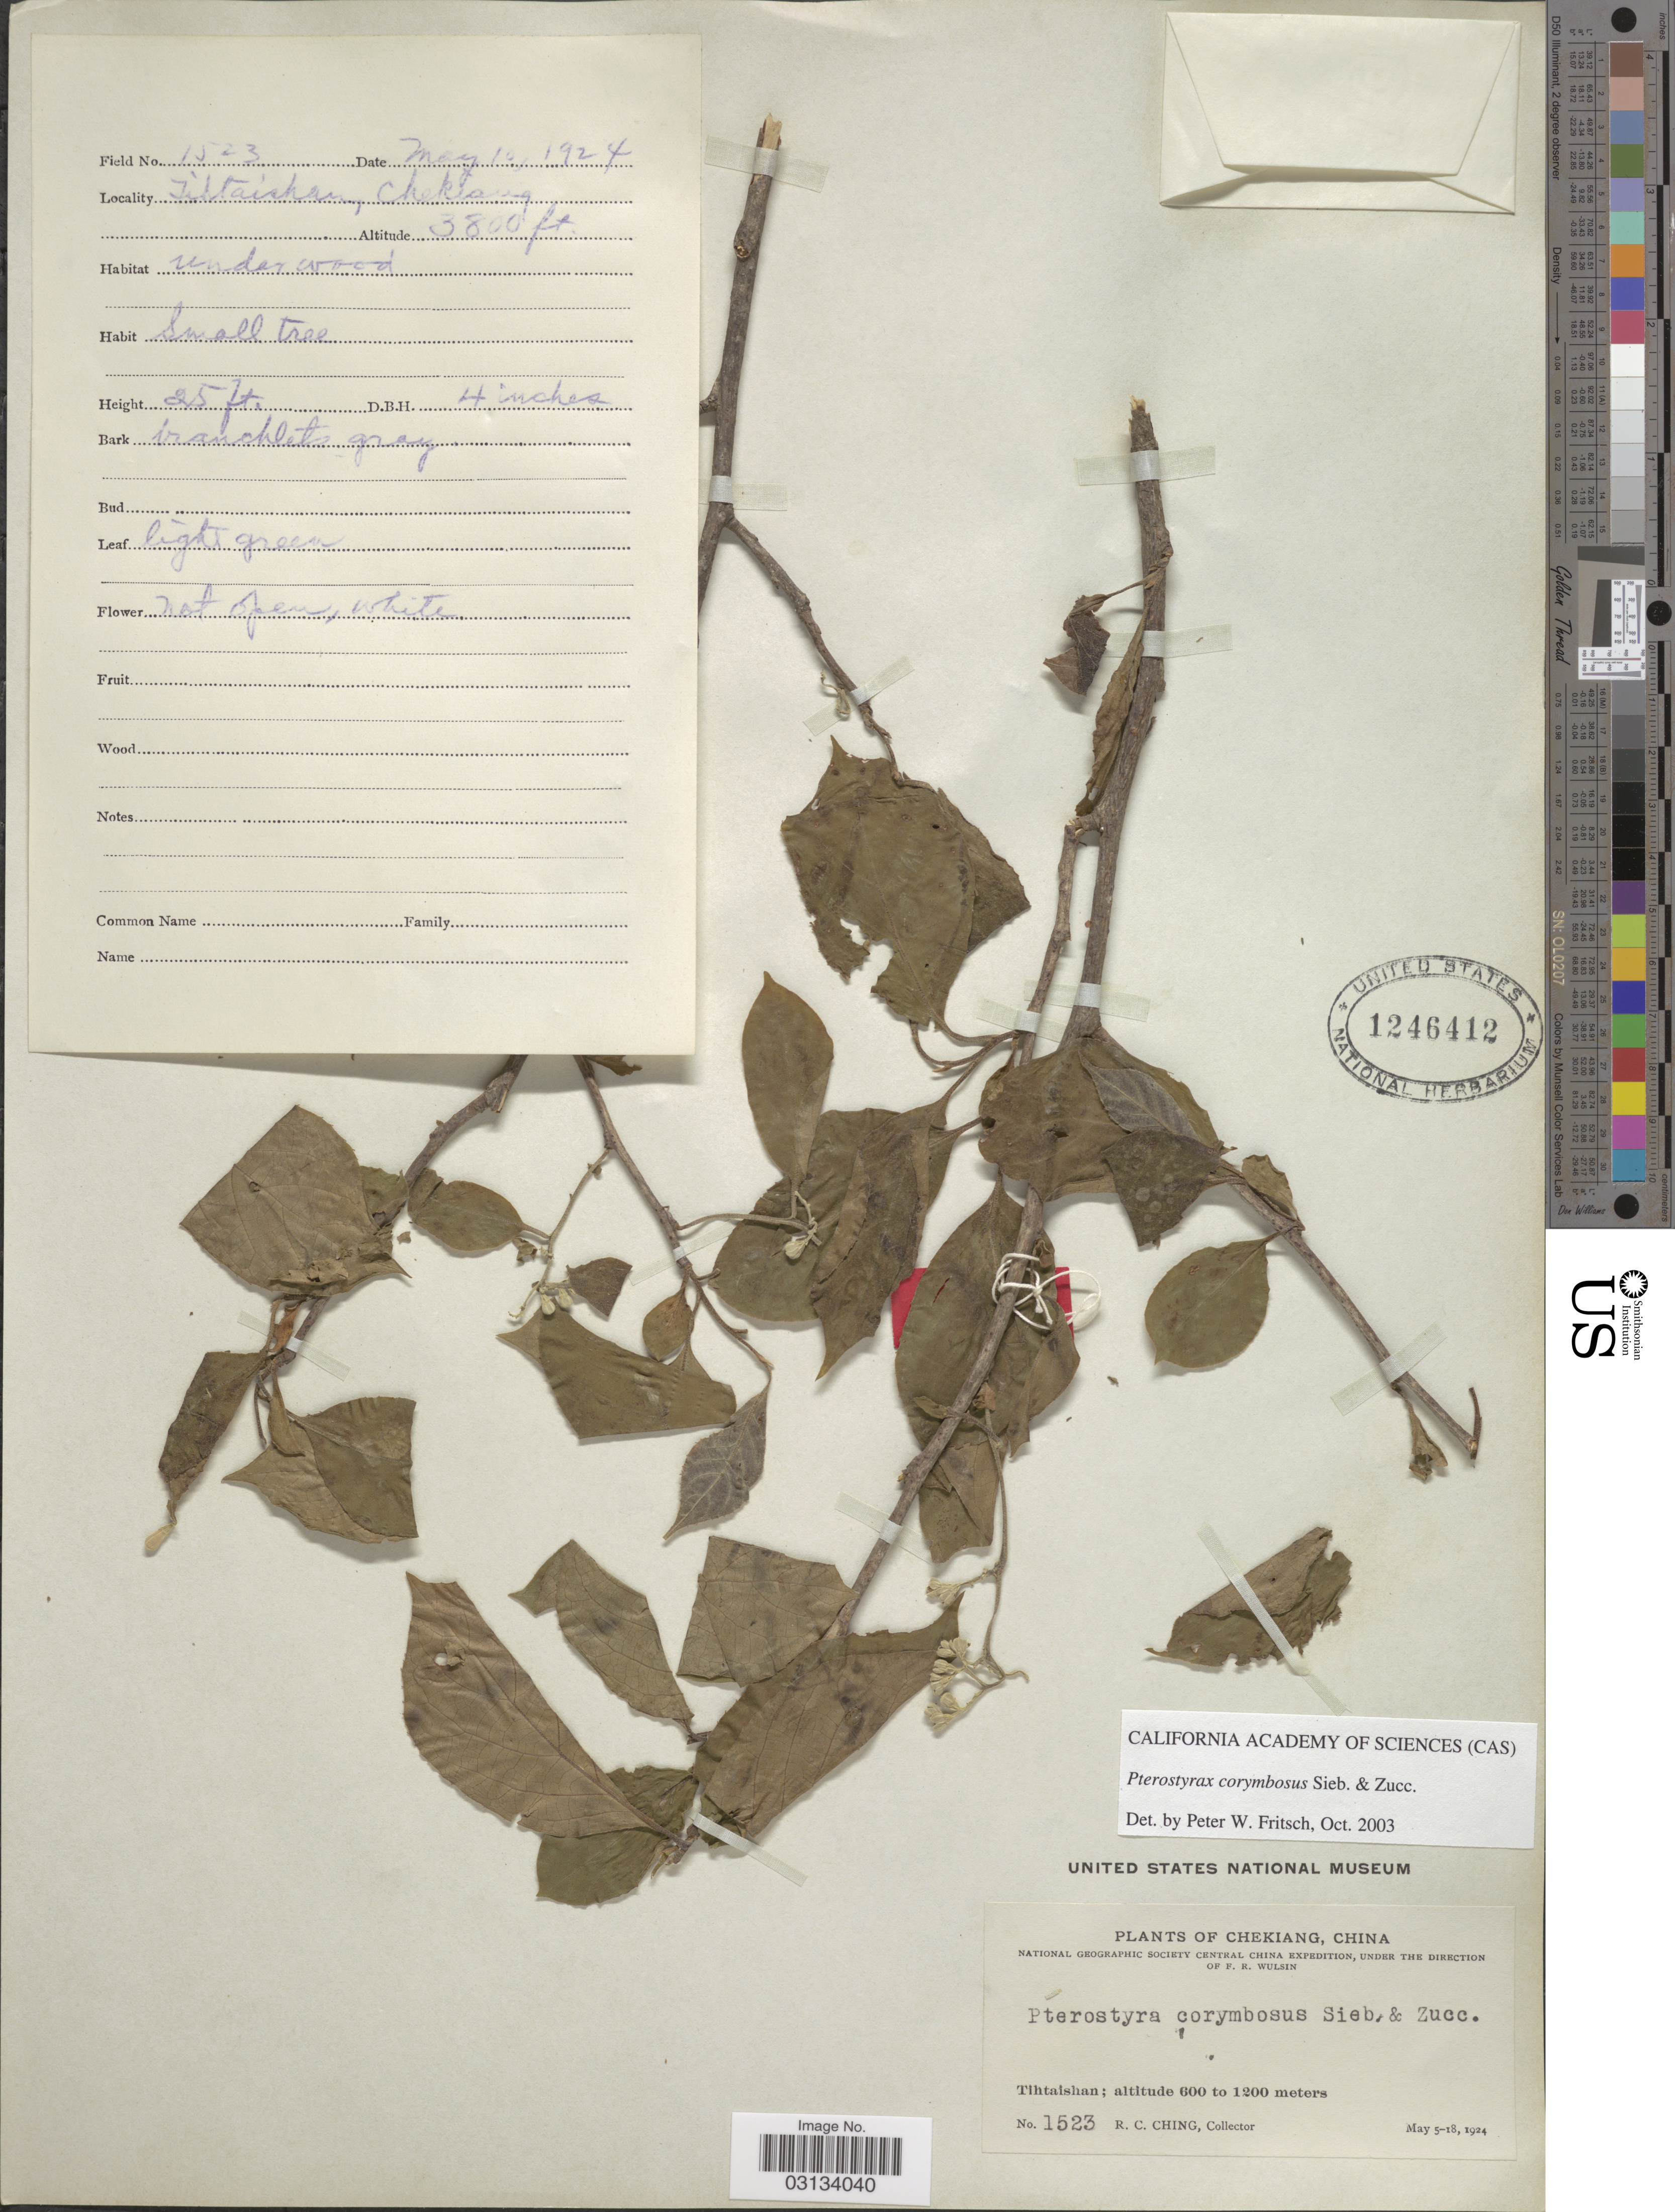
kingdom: Plantae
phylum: Tracheophyta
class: Magnoliopsida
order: Ericales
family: Styracaceae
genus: Pterostyrax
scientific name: Pterostyrax corymbosus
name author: Siebold & Zucc.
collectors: R. C. Ching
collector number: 1523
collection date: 1924-05-10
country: China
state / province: Zhejiang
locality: Chekiang. Tihtaishan.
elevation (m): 1158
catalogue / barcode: US 1246412